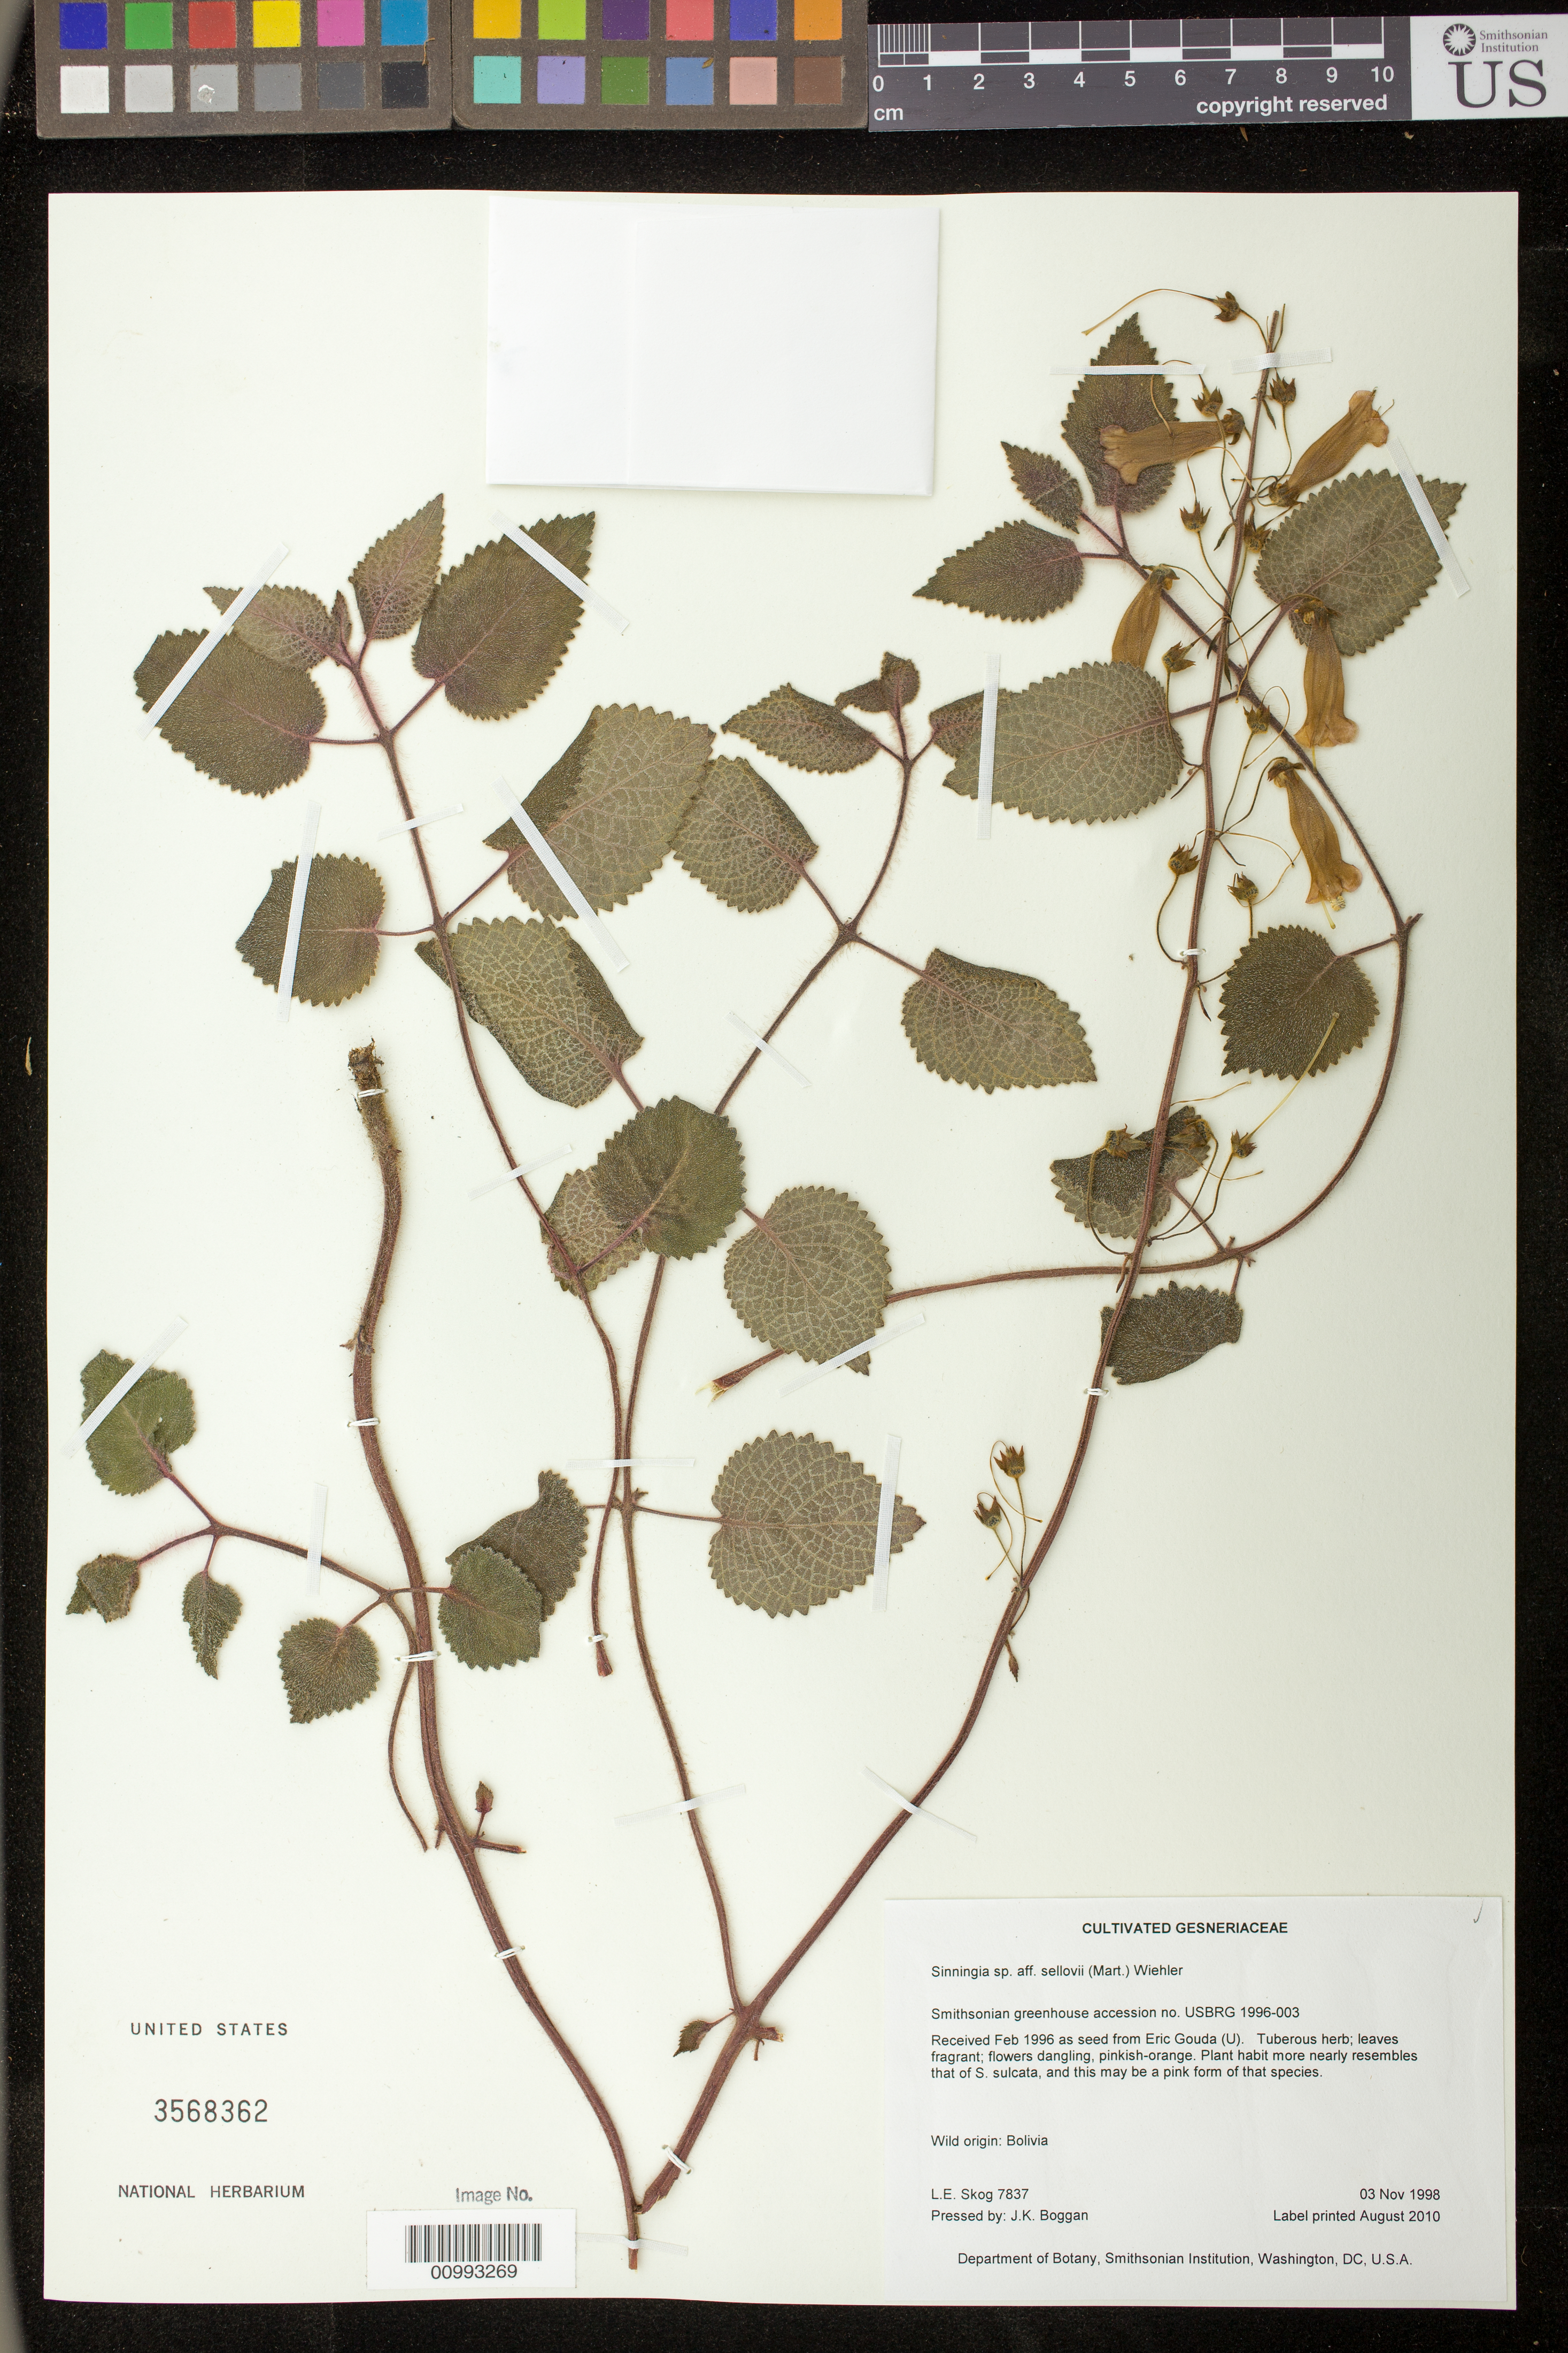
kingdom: Plantae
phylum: Tracheophyta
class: Magnoliopsida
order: Lamiales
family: Gesneriaceae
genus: Sinningia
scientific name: Sinningia sellovii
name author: (Mart.) Wiehler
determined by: Boggan, J. K., (US), NMNH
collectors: L. E. Skog & J. K. Boggan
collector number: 7837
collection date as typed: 03 Nov 1998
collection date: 1998-11-03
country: Bolivia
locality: Department of Botany, Smithsonian Institution, Washington, DC, U.S.A.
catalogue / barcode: US 3568362